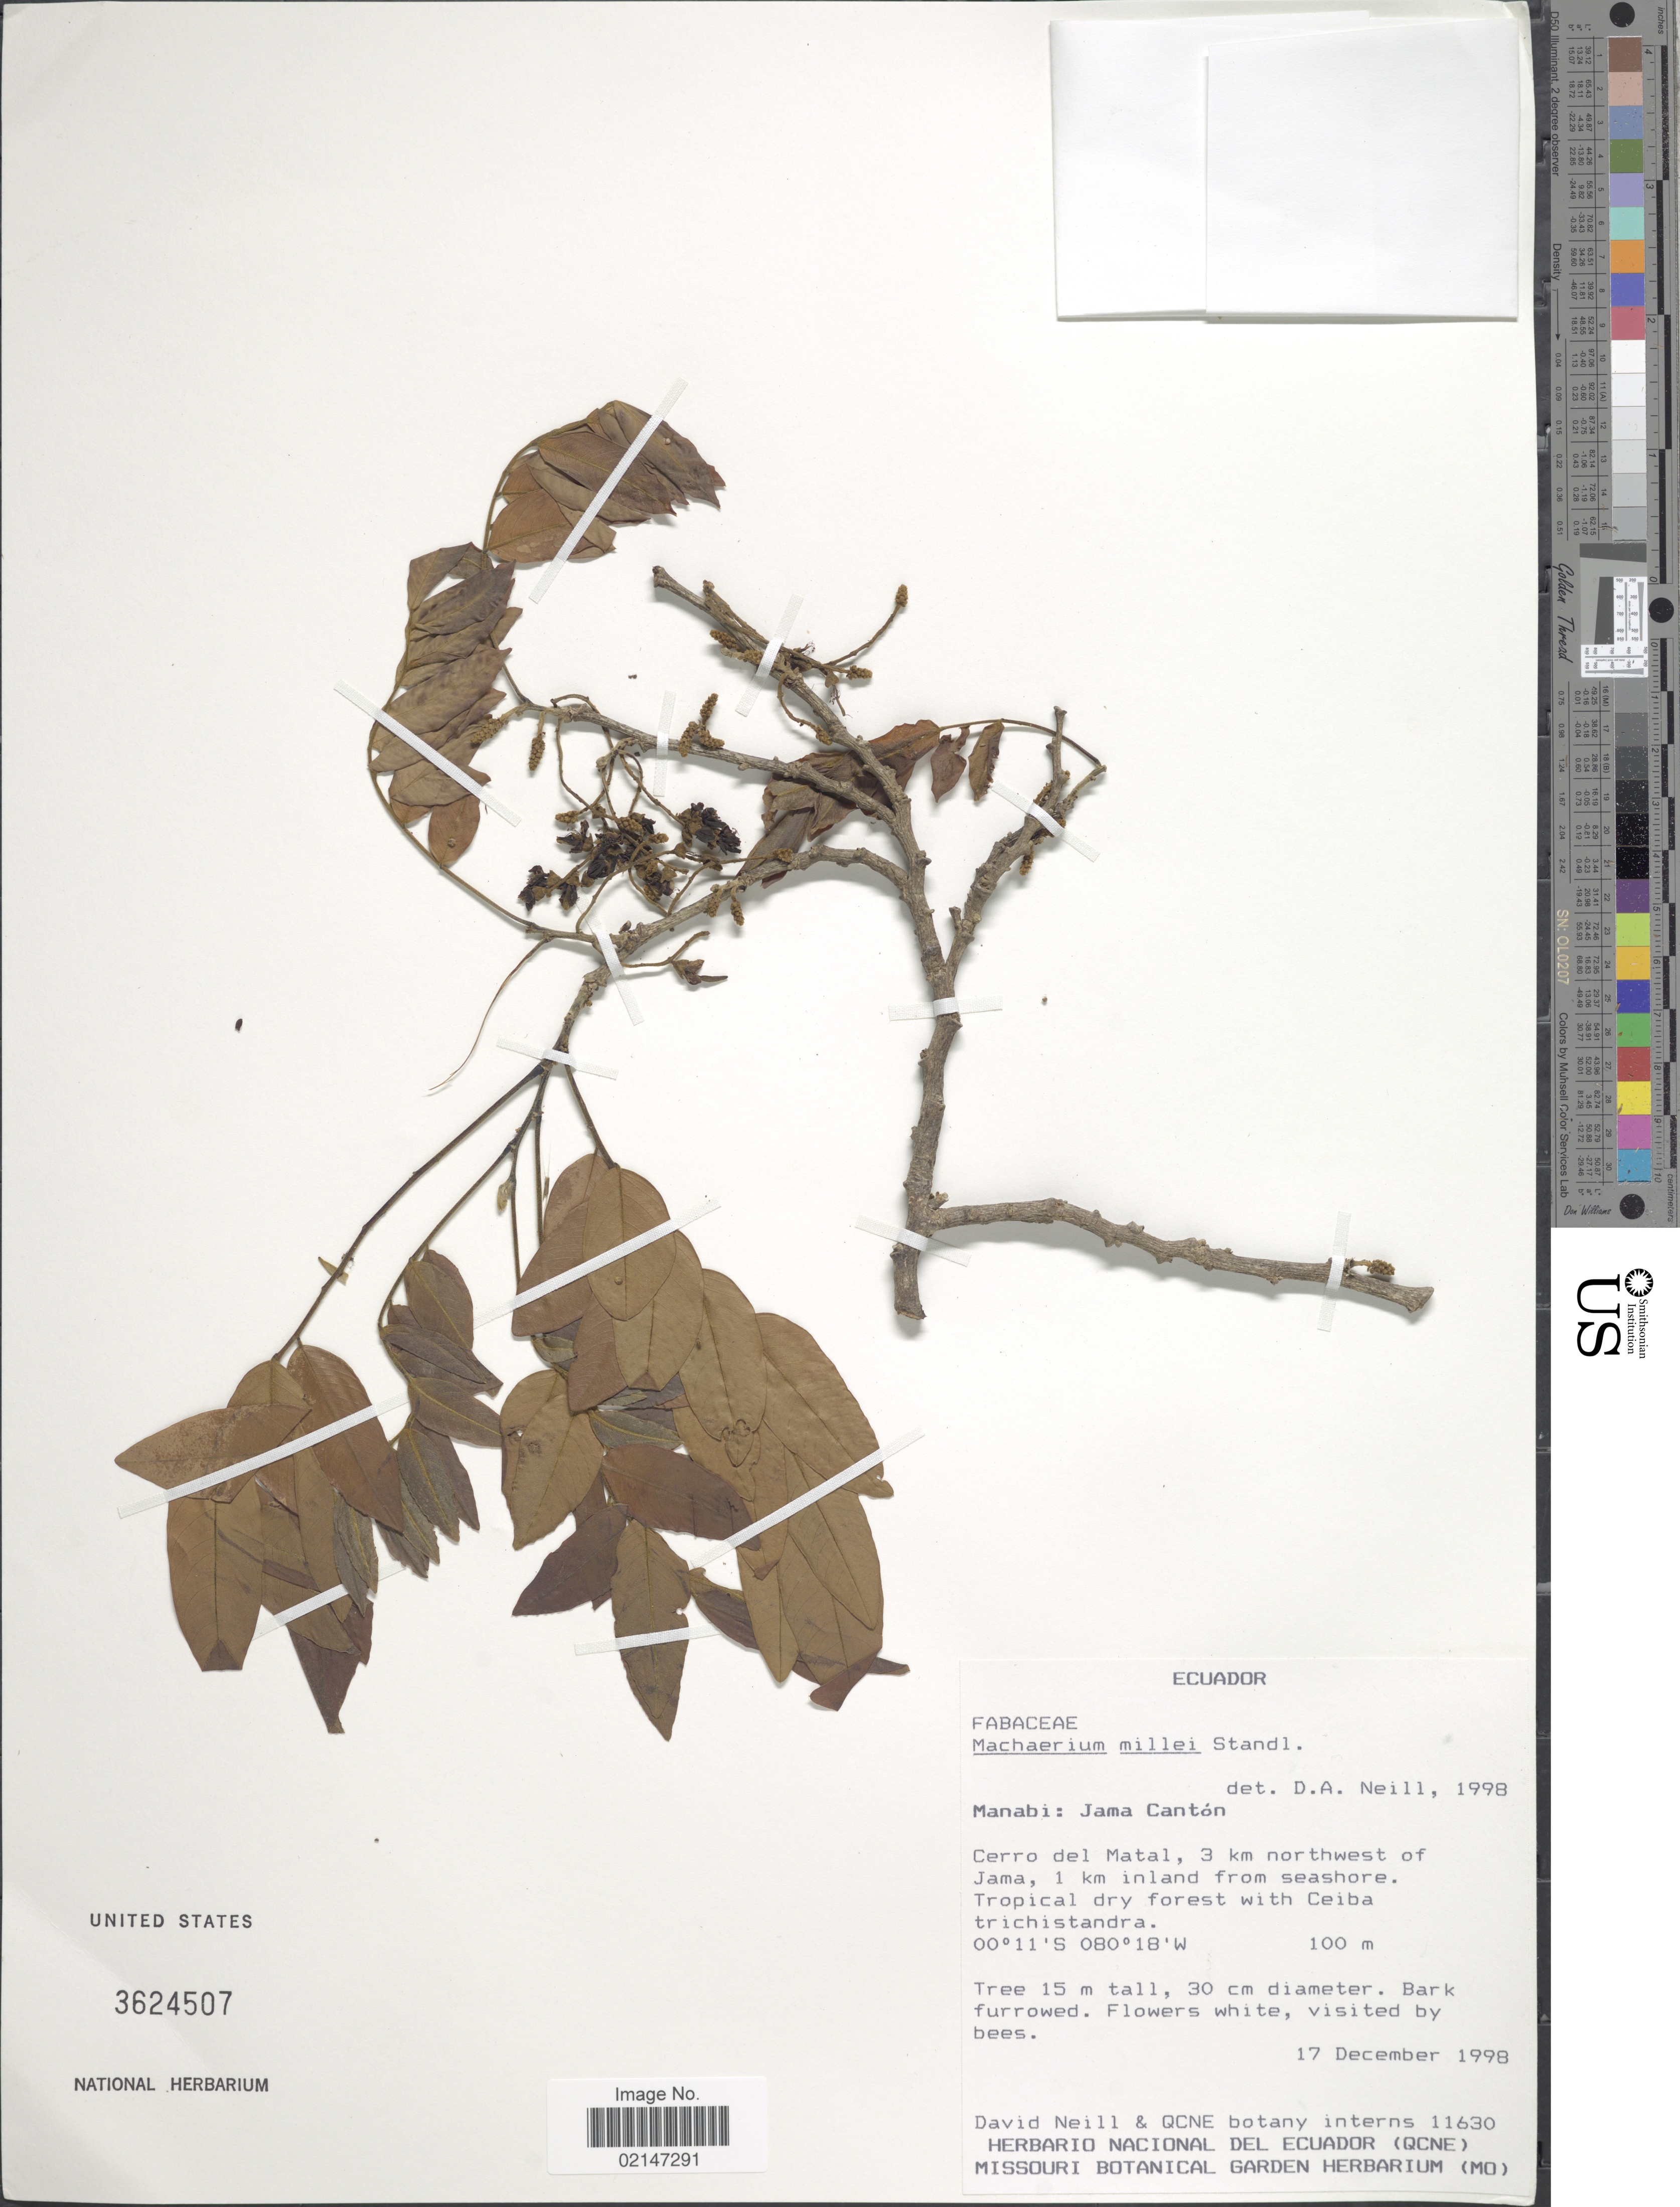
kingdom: Plantae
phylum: Tracheophyta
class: Magnoliopsida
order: Fabales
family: Fabaceae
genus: Machaerium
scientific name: Machaerium milleflorum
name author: Pittier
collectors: D. Neill & QCNE botany interns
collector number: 11630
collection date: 1998-12-17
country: Ecuador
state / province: Manabí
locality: Jama Cantón, Cerro del Matal, 3 km northwest of Jama, 1 km inland from seashore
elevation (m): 100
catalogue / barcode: US 3624507